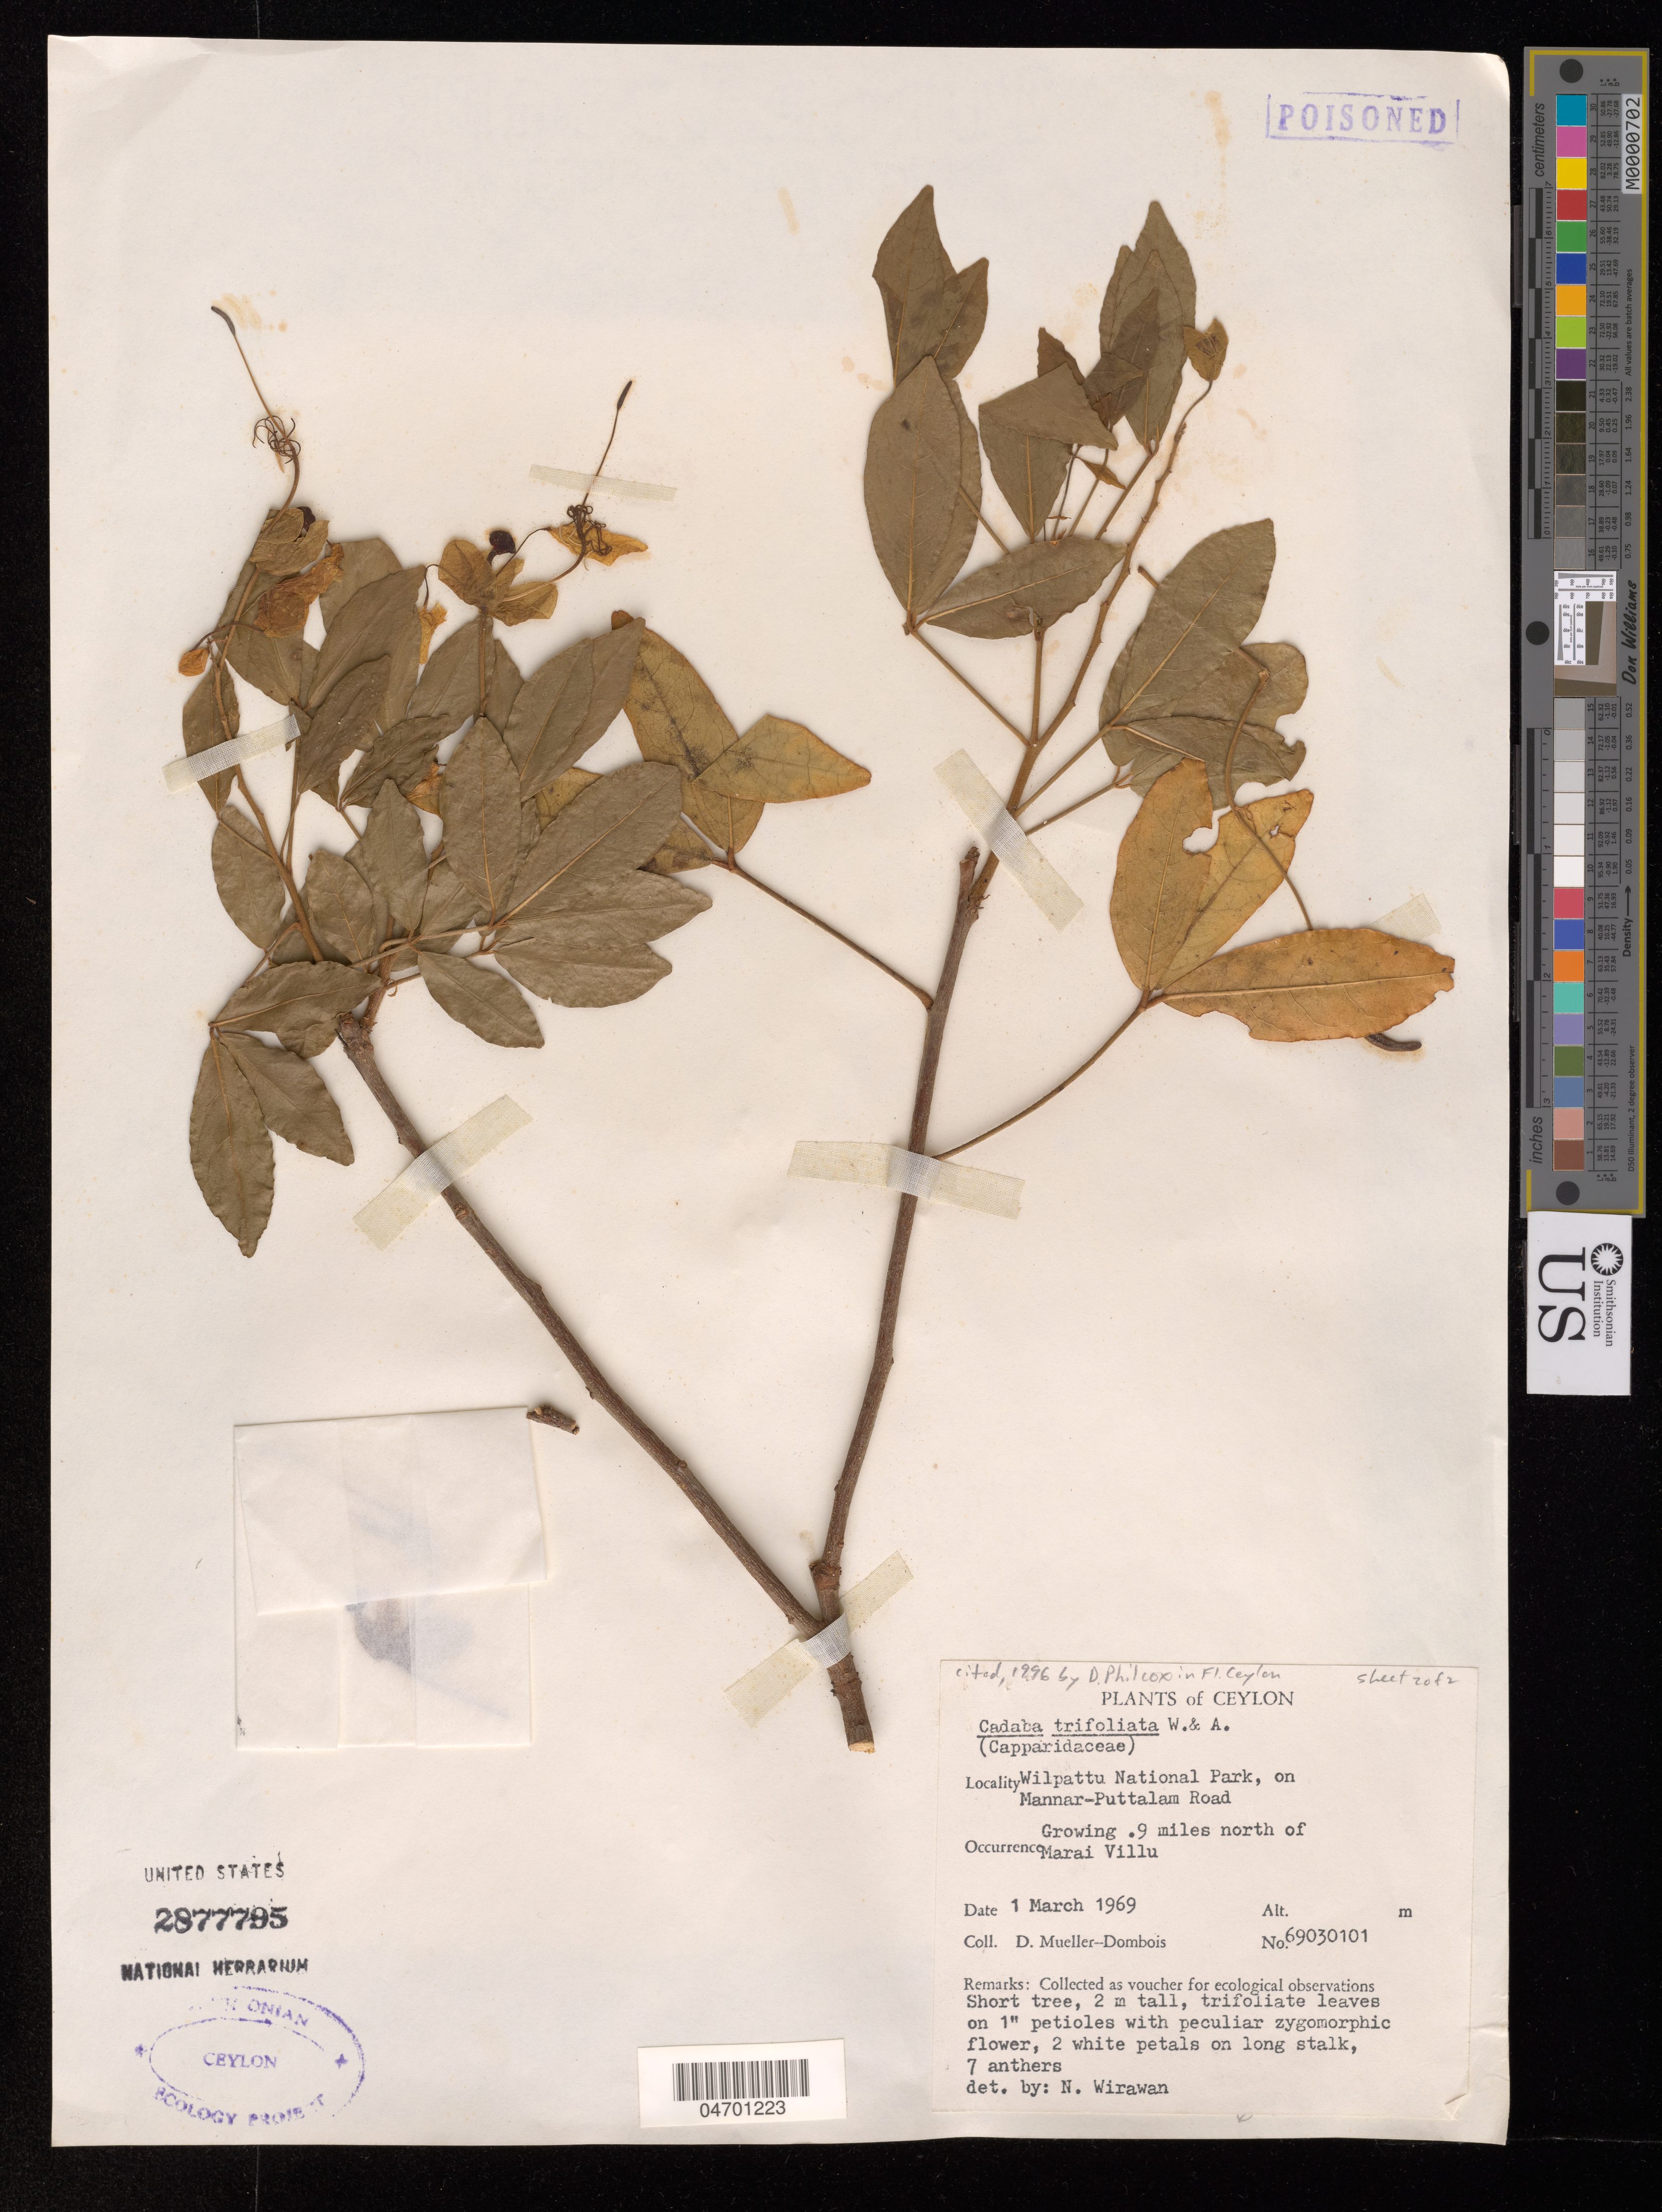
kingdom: Plantae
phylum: Tracheophyta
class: Magnoliopsida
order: Brassicales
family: Capparaceae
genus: Cadaba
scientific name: Cadaba trifoliata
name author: (Roxb.) Wight & Arn.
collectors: D. Mueller-Dombois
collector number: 69030101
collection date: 1969-03-01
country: Sri Lanka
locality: Ceylon. Wilpattu National Park, on Mannar-Puttalam Road. 9 miles north of Marai Villu.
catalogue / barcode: US 2877795